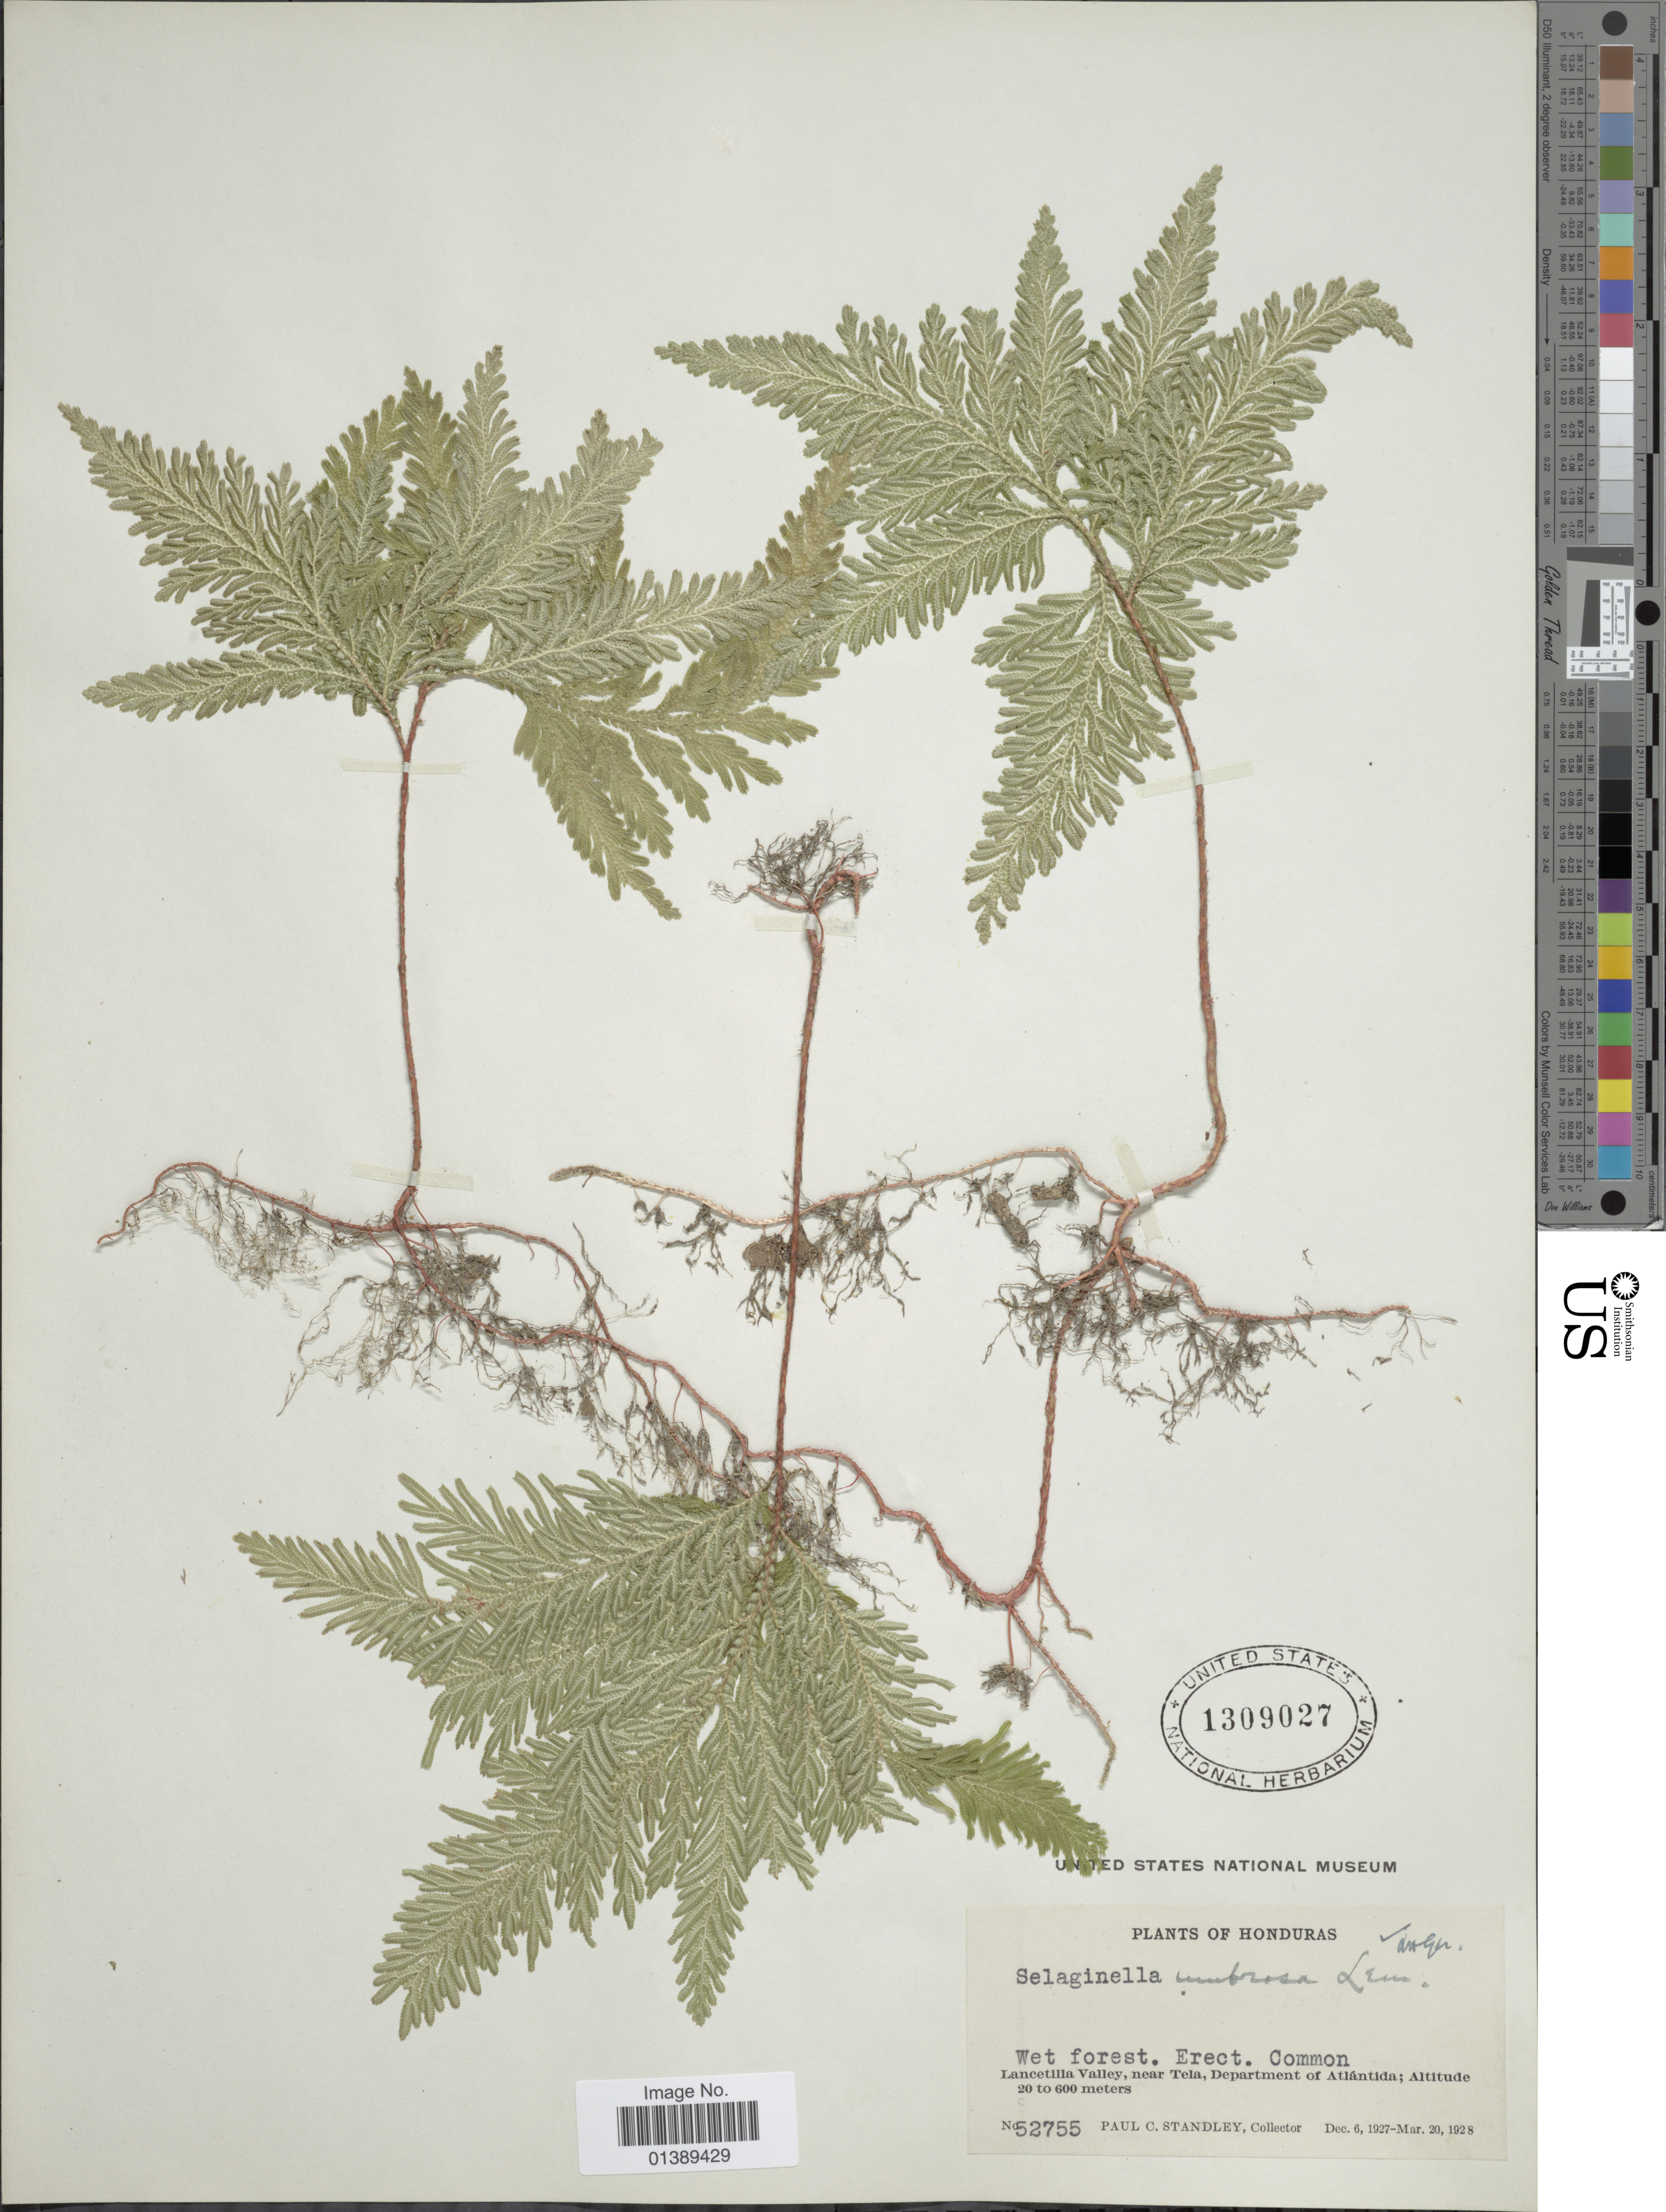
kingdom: Plantae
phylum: Tracheophyta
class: Lycopodiopsida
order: Selaginellales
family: Selaginellaceae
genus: Selaginella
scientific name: Selaginella umbrosa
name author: Lem. ex Hieron.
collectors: P. C. Standley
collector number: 52755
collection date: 1927-12-06/1928-03-20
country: Honduras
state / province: Atlántida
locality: Lancetilla Valley, near Tela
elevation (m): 20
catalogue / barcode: US 1309027